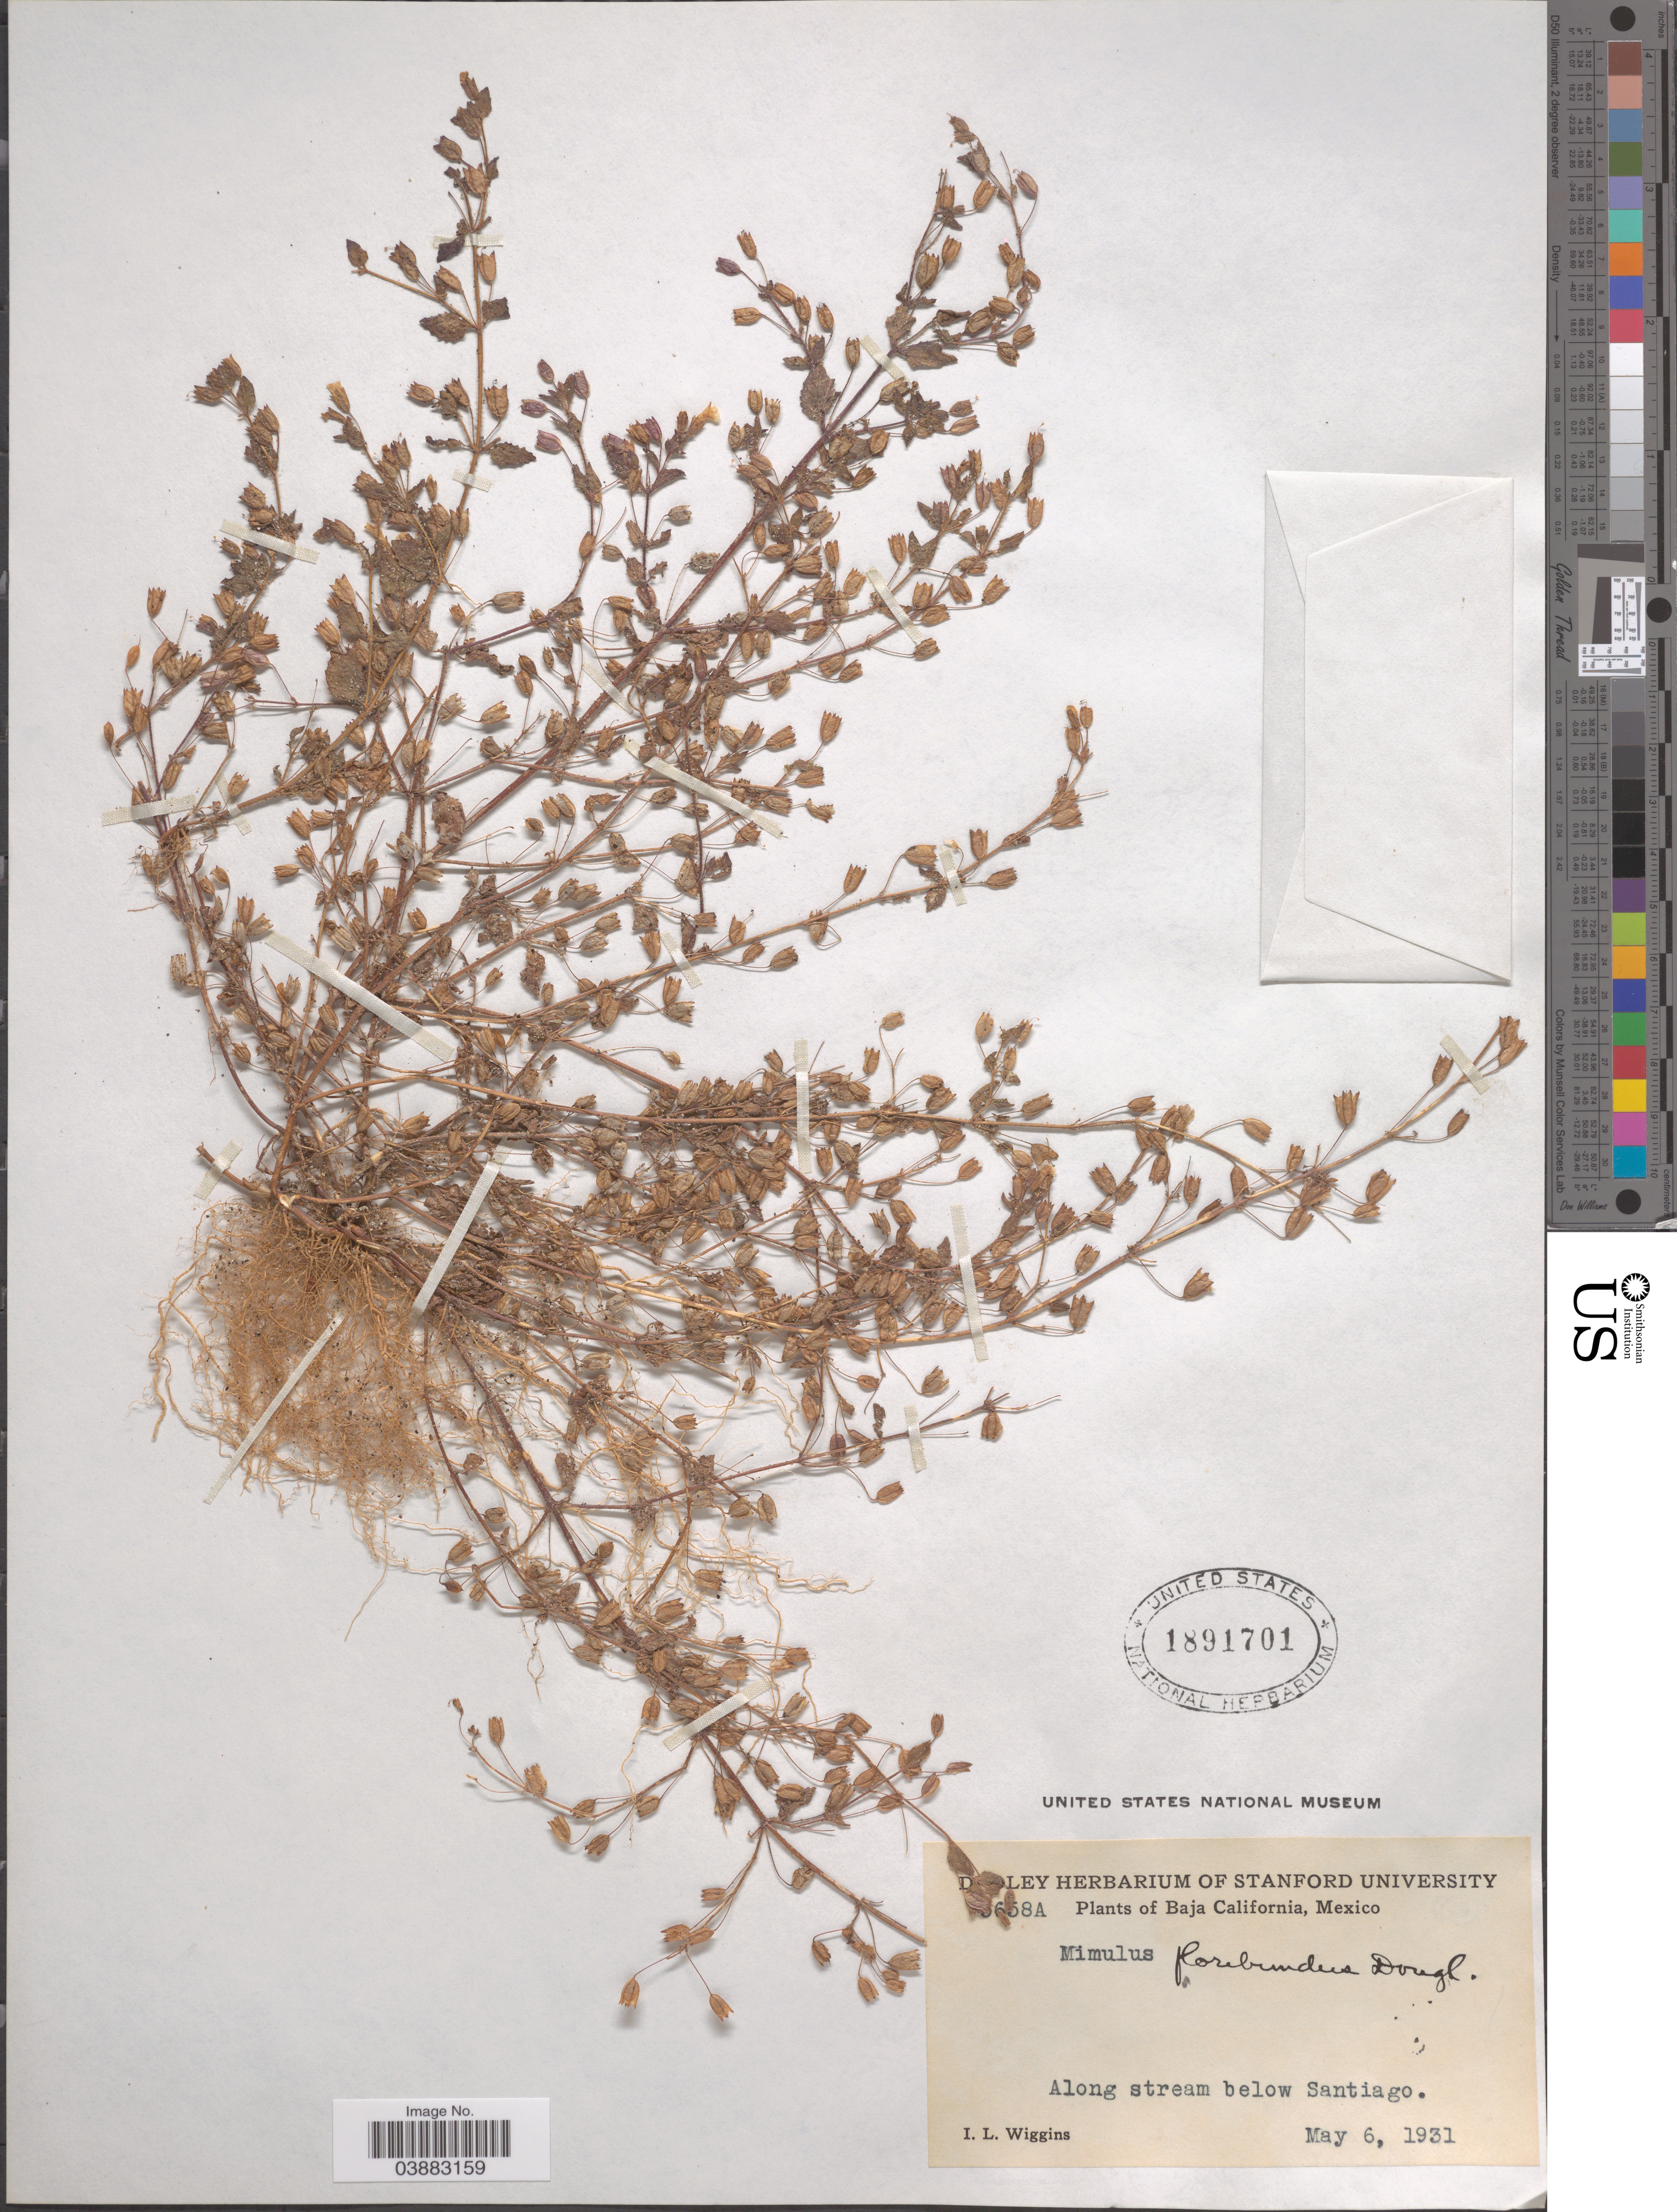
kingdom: Plantae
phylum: Tracheophyta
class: Magnoliopsida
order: Lamiales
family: Phrymaceae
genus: Mimulus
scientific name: Mimulus floribundus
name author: Douglas ex Lindl.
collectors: I. L. Wiggins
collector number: !8A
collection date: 1931-05-06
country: Mexico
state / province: Baja California Sur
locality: Along stream below Santiago.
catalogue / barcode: US 1891701